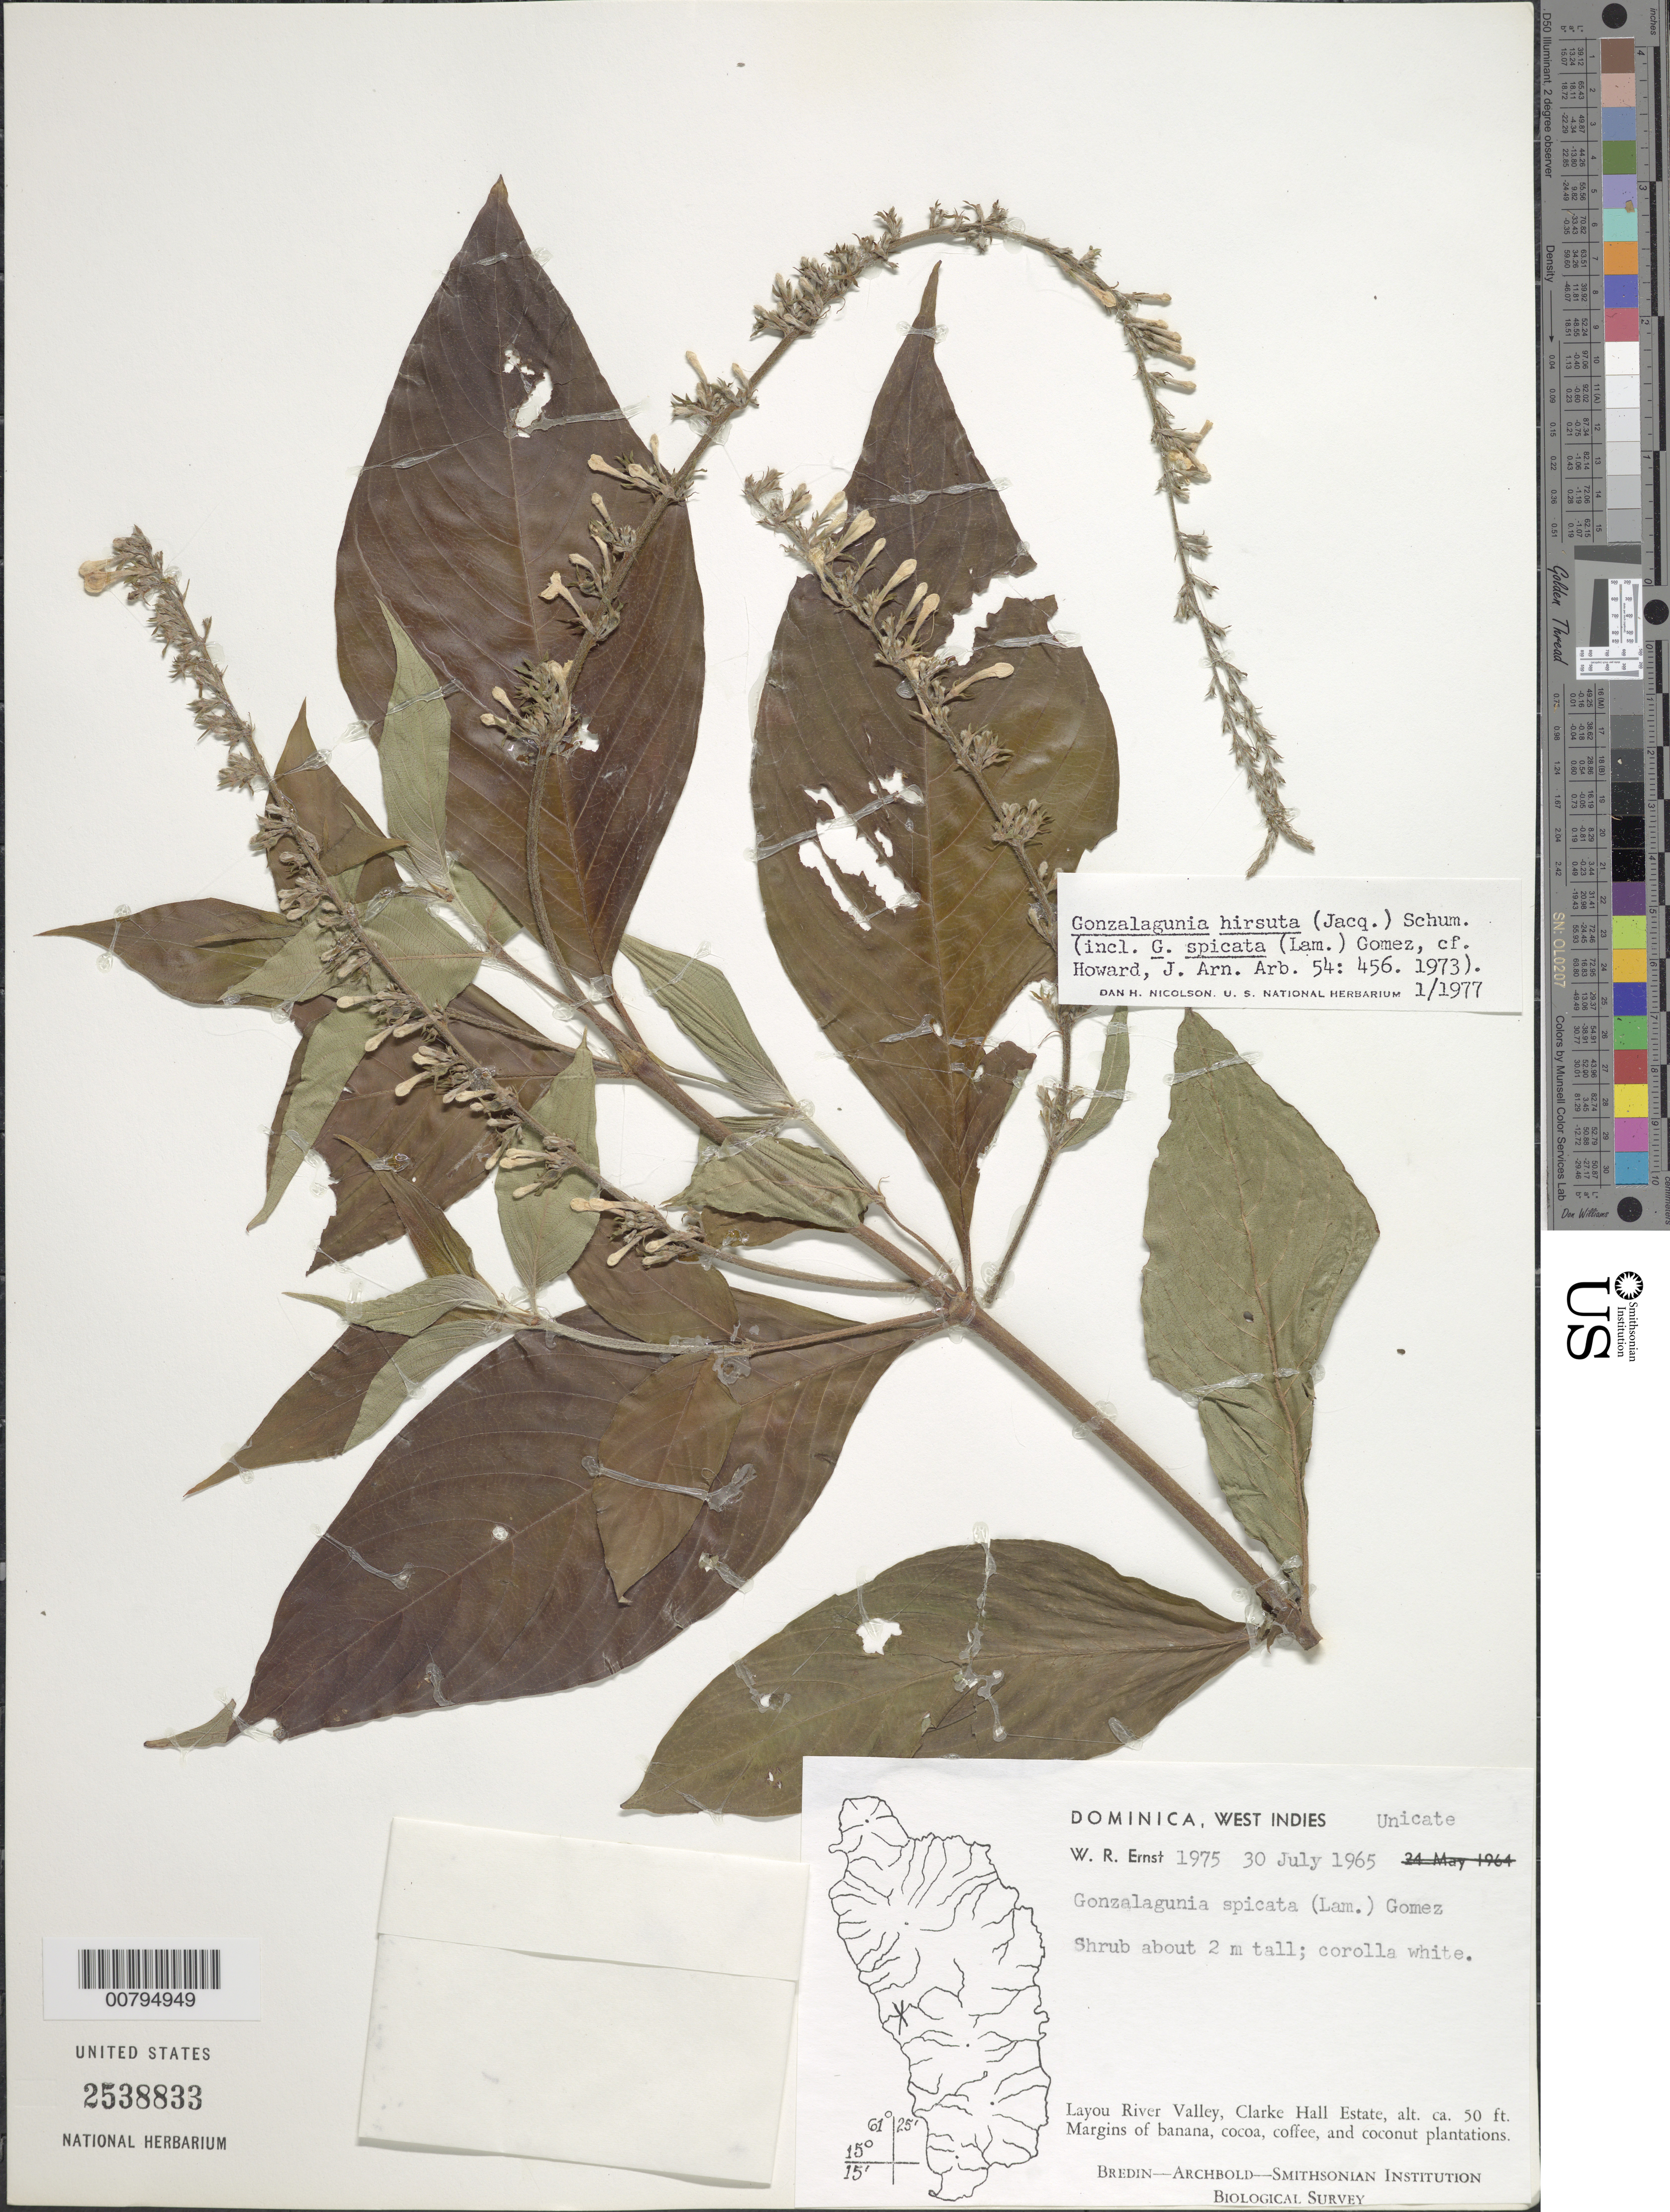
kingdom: Plantae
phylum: Tracheophyta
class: Magnoliopsida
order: Gentianales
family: Rubiaceae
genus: Gonzalagunia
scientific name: Gonzalagunia hirsuta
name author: Schum.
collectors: W. R. Ernst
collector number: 1975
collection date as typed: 30 Jul 1965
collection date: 1965-07-30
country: Dominica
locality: Layou River Valley, Clarke Hall Estate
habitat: Margins of banana, cocoa, coffee and coconut plantations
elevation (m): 15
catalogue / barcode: US 2538833